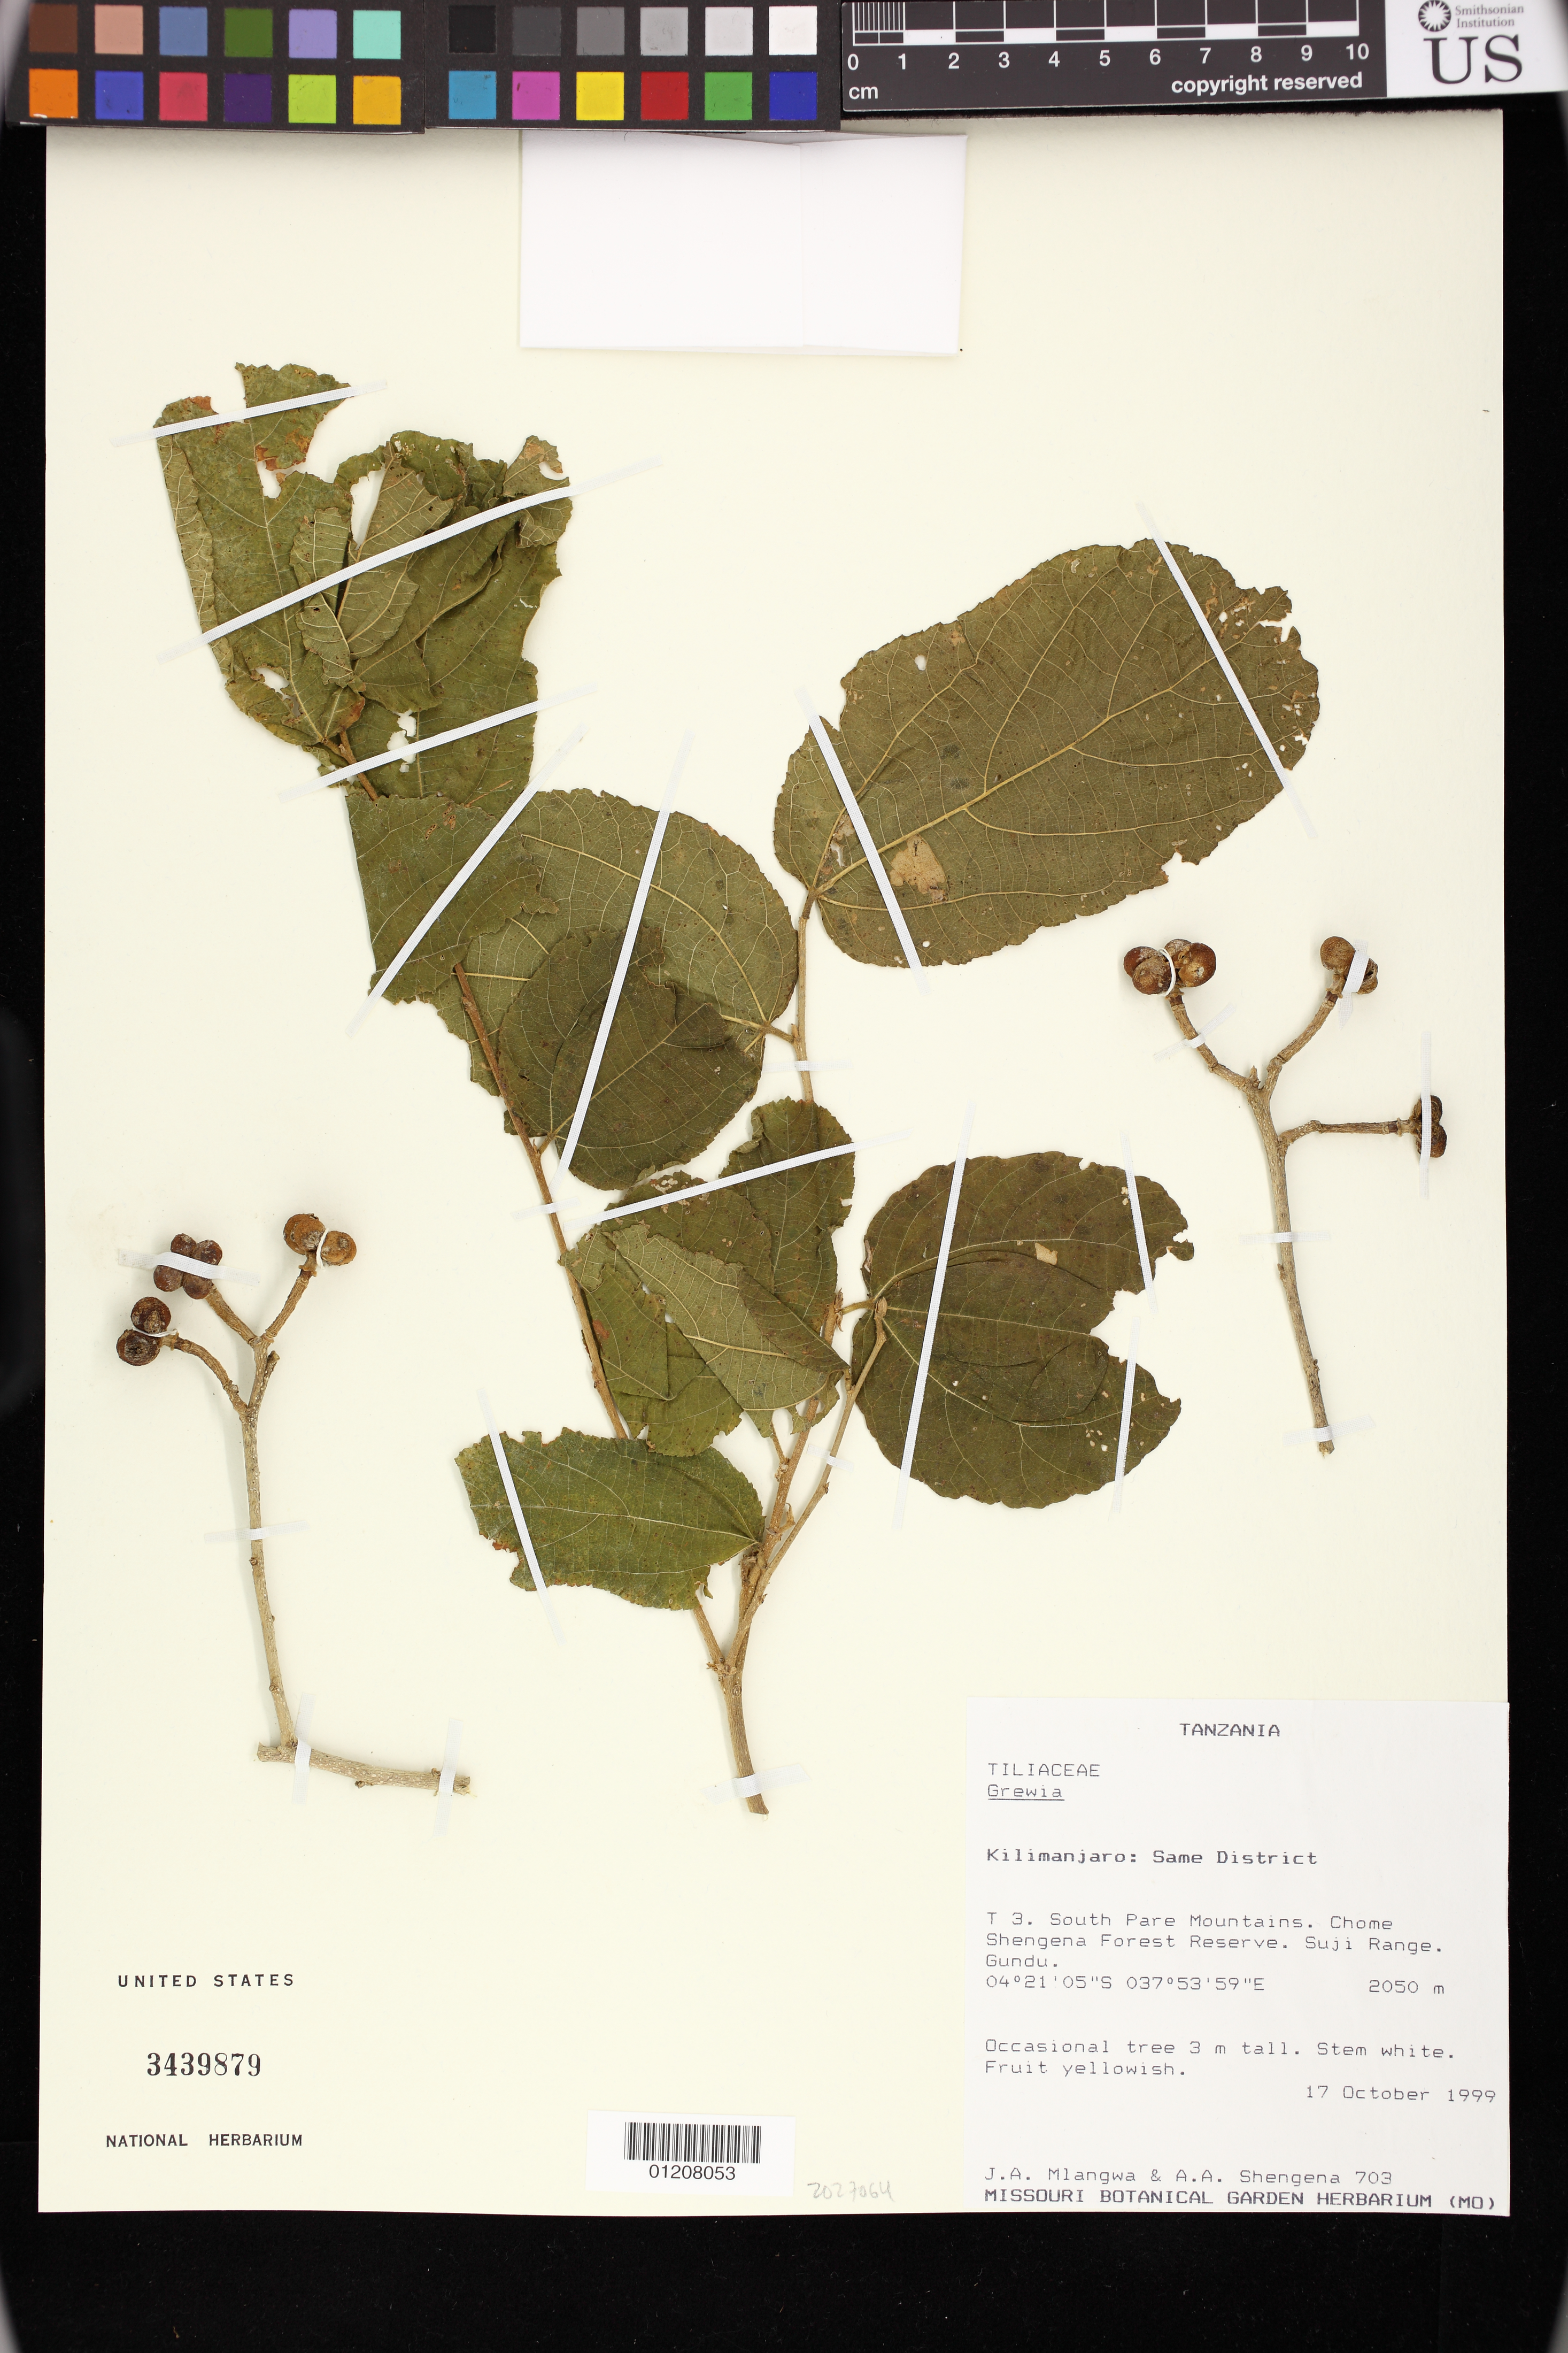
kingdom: Plantae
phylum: Tracheophyta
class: Magnoliopsida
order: Malvales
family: Malvaceae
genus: Grewia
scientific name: Grewia sp.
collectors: J. Mlangwa & A. Shengena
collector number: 703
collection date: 1999-10-17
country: Tanzania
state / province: Kilimanjaro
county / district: Same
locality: T 3. South Pare Mountains. Chome Shengena Forest Reserve. Suji Range. Gundu.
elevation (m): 2050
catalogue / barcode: US 3439879